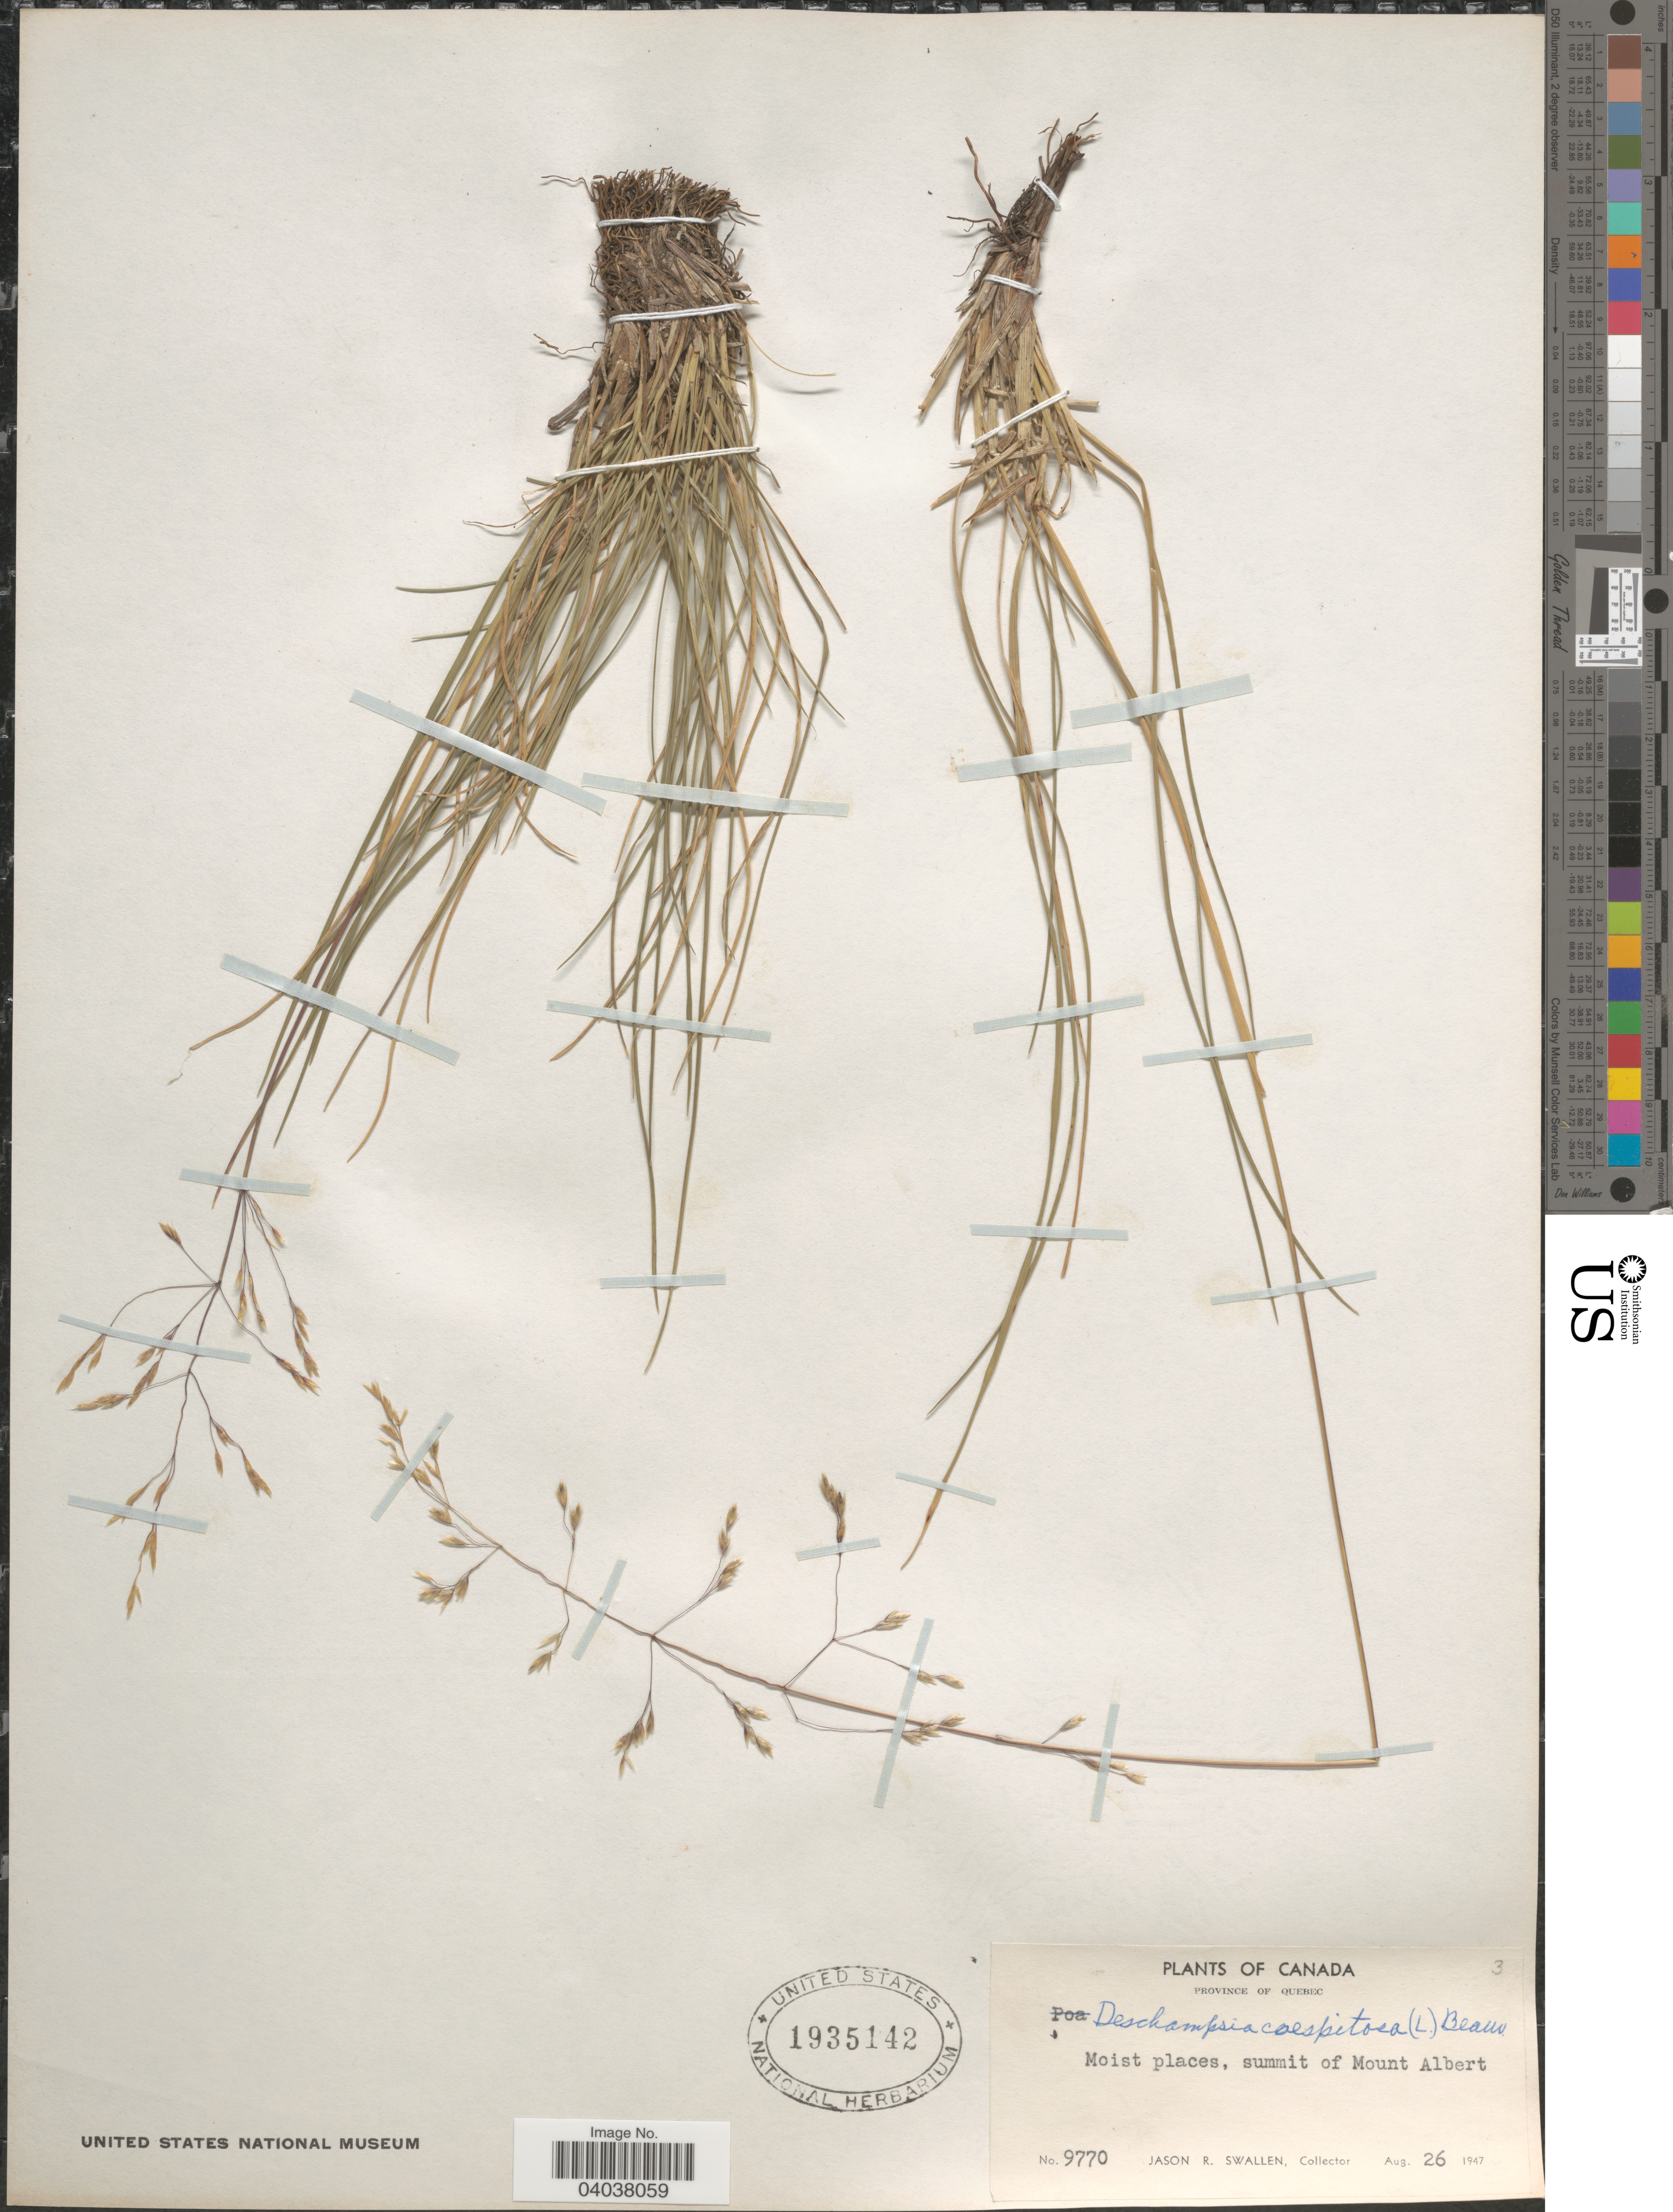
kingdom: Plantae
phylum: Tracheophyta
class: Liliopsida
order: Poales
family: Poaceae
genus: Deschampsia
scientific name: Deschampsia cespitosa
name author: (L.) P. Beauv.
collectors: J. R. Swallen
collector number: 9770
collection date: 1947-08-26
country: Canada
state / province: Quebec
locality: Summit of Mount Albert.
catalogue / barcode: US 1935142